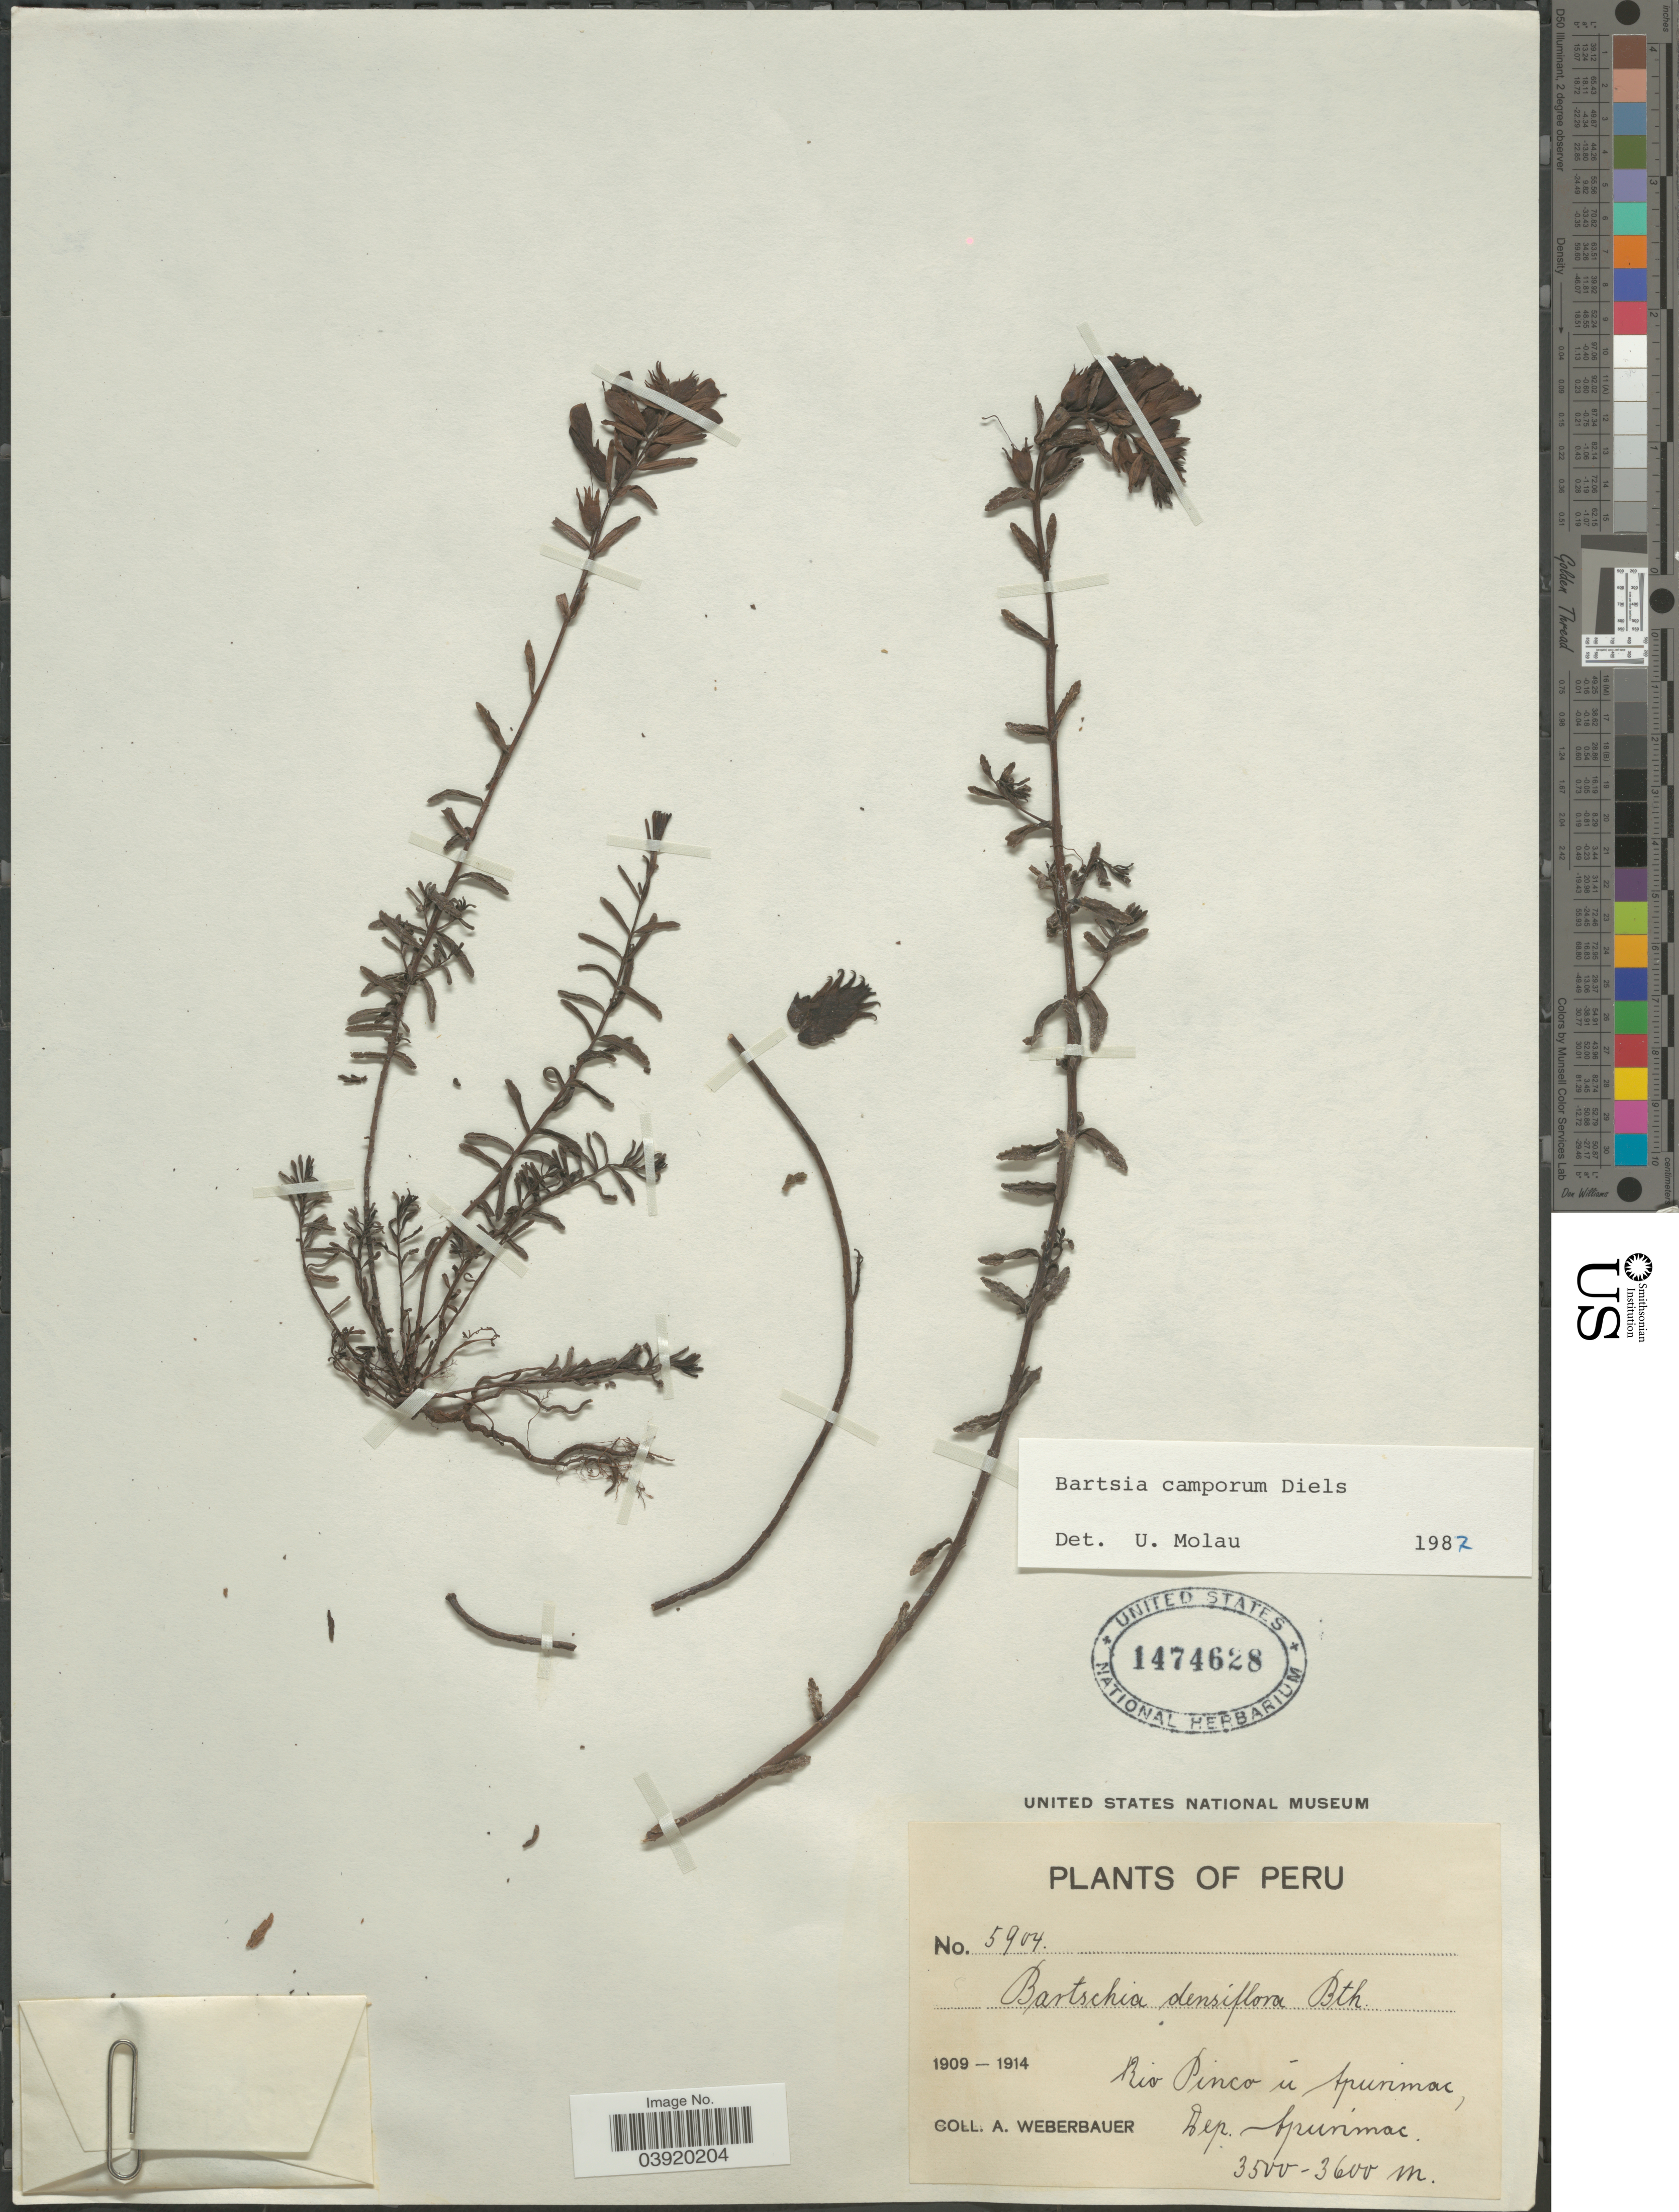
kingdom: Plantae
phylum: Tracheophyta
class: Magnoliopsida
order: Lamiales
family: Orobanchaceae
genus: Bartsia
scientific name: Bartsia camporum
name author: Diels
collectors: A. Weberbauer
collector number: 5904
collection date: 1909/1914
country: Peru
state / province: Apurímac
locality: Rio Pinco ú Apurimac, Dep. Apurimac.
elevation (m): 3500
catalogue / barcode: US 1474628